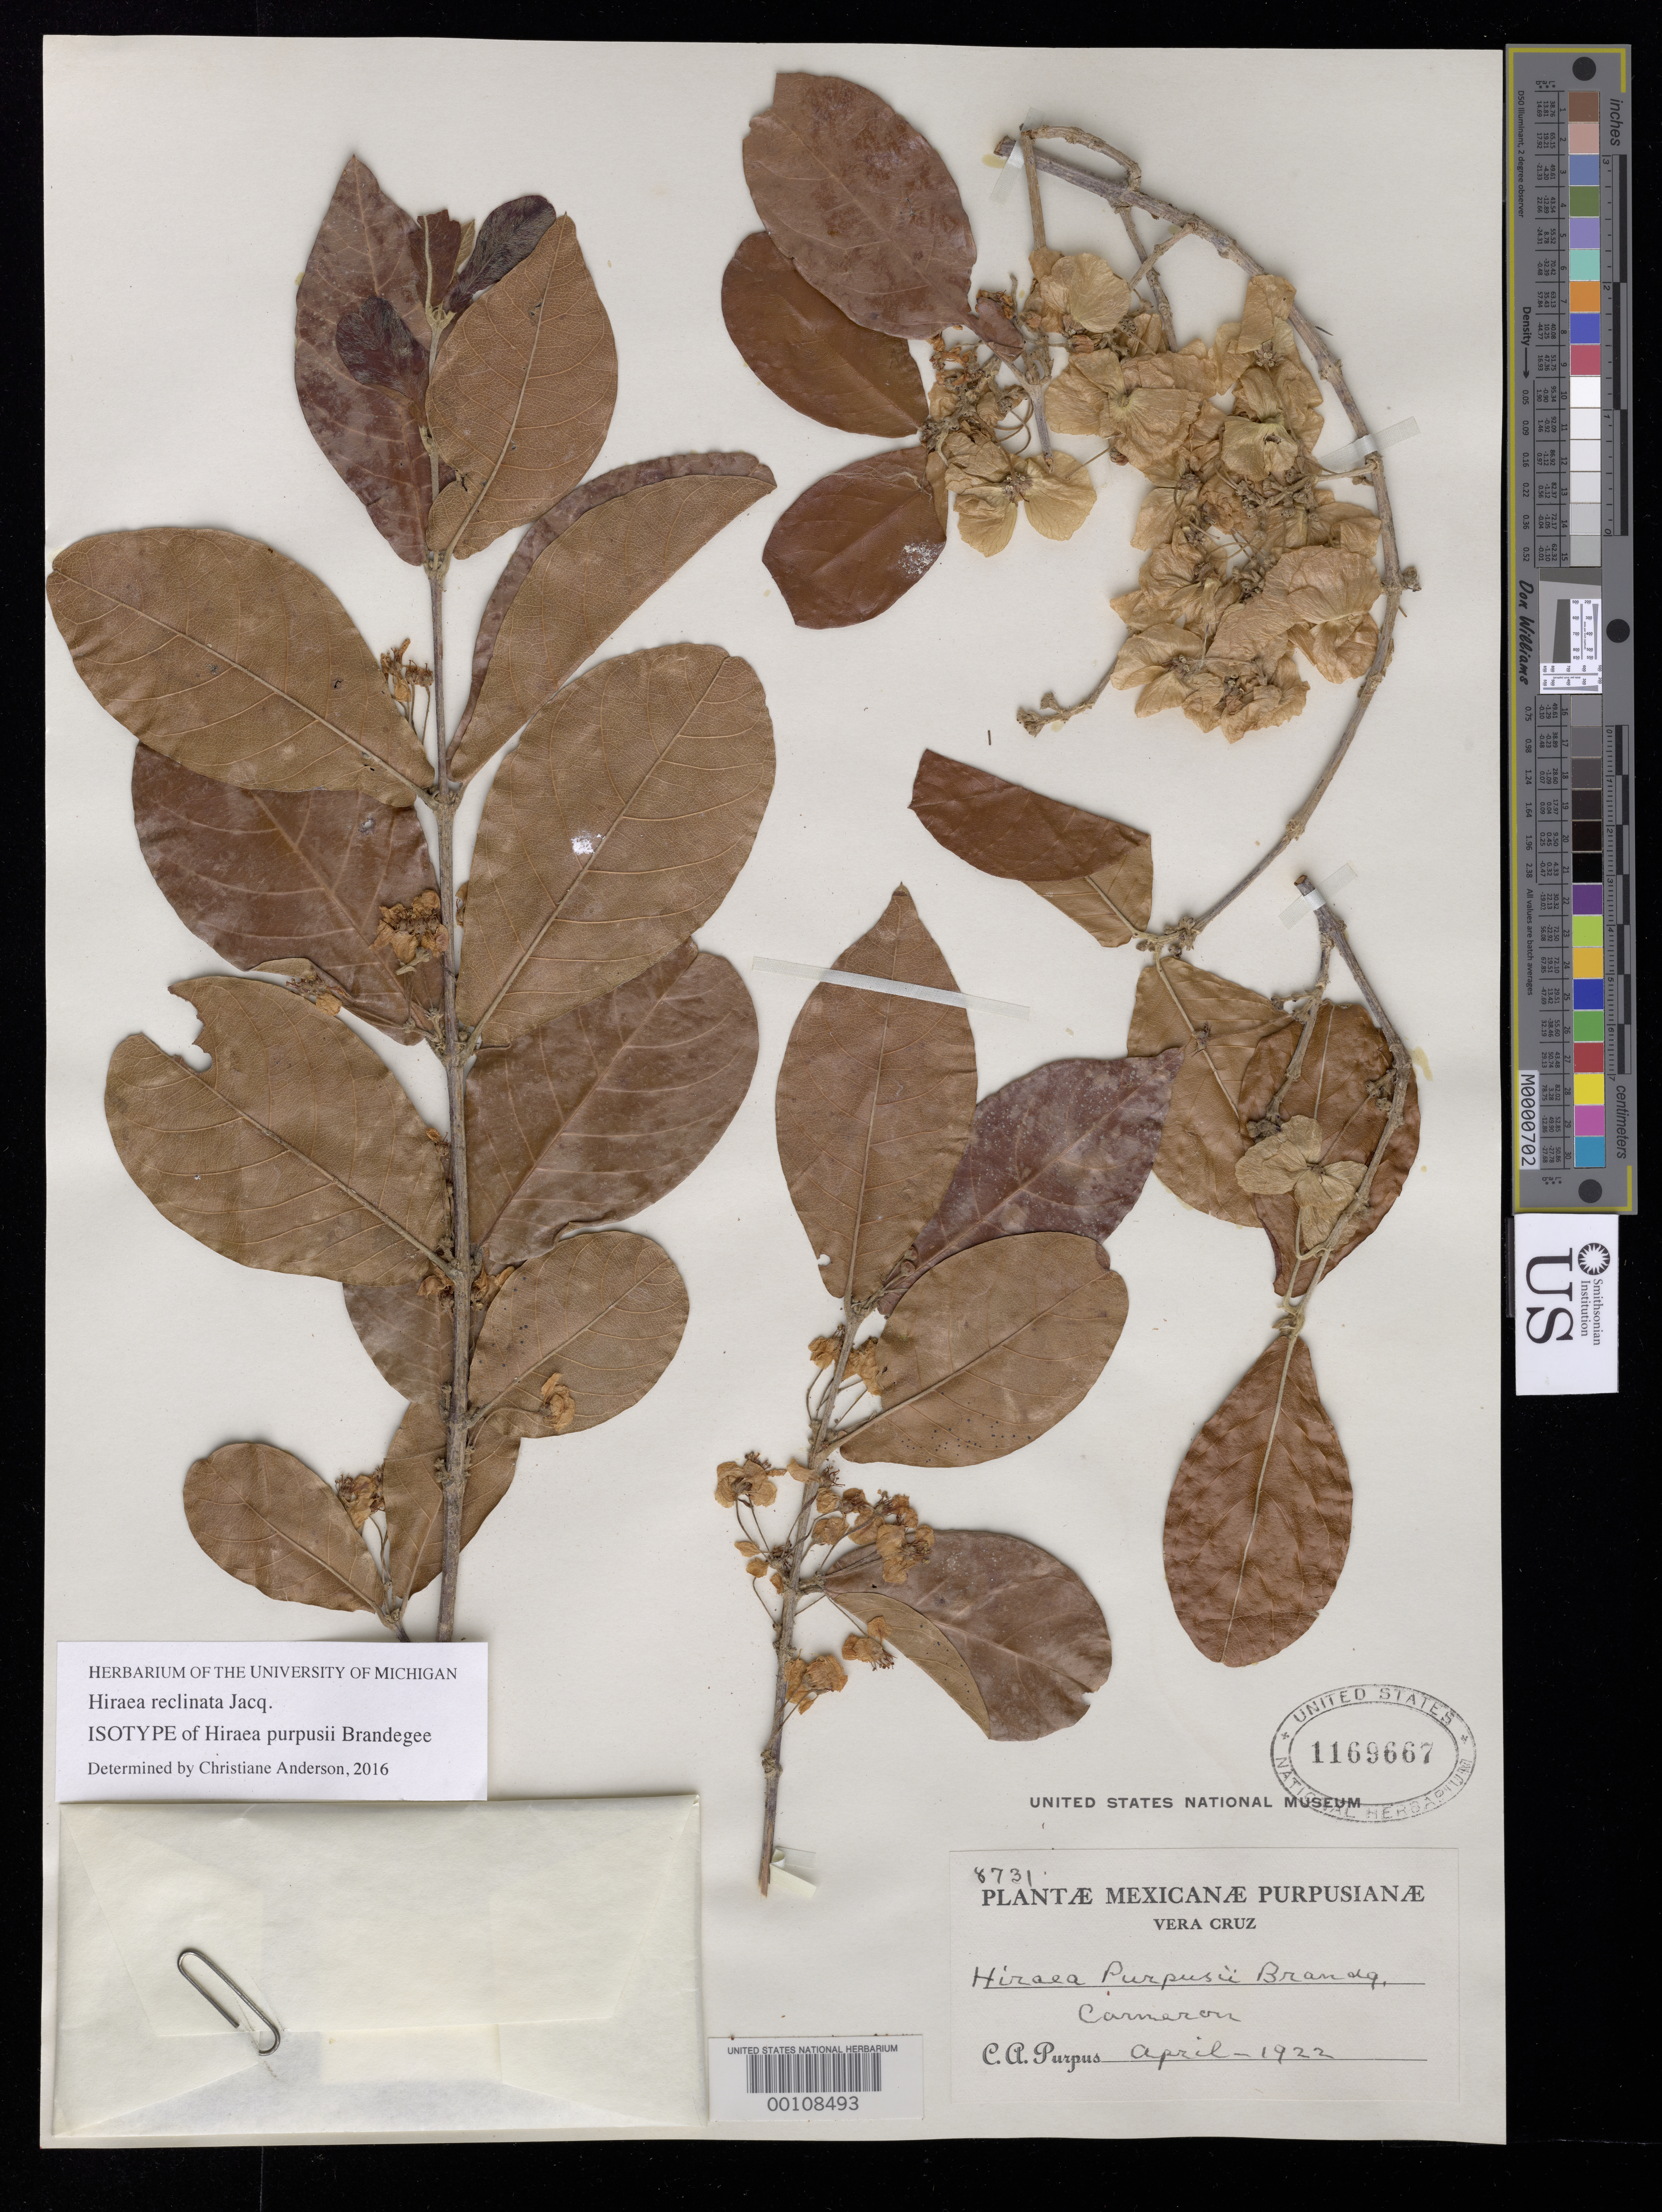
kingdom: Plantae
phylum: Tracheophyta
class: Magnoliopsida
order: Malpighiales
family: Malpighiaceae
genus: Hiraea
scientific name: Hiraea purpusii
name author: Brandegee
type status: Isotype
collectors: C. A. Purpus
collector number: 8731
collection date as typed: Apr 1922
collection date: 1922-04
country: Mexico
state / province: Veracruz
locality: Cameron.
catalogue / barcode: US 1169667